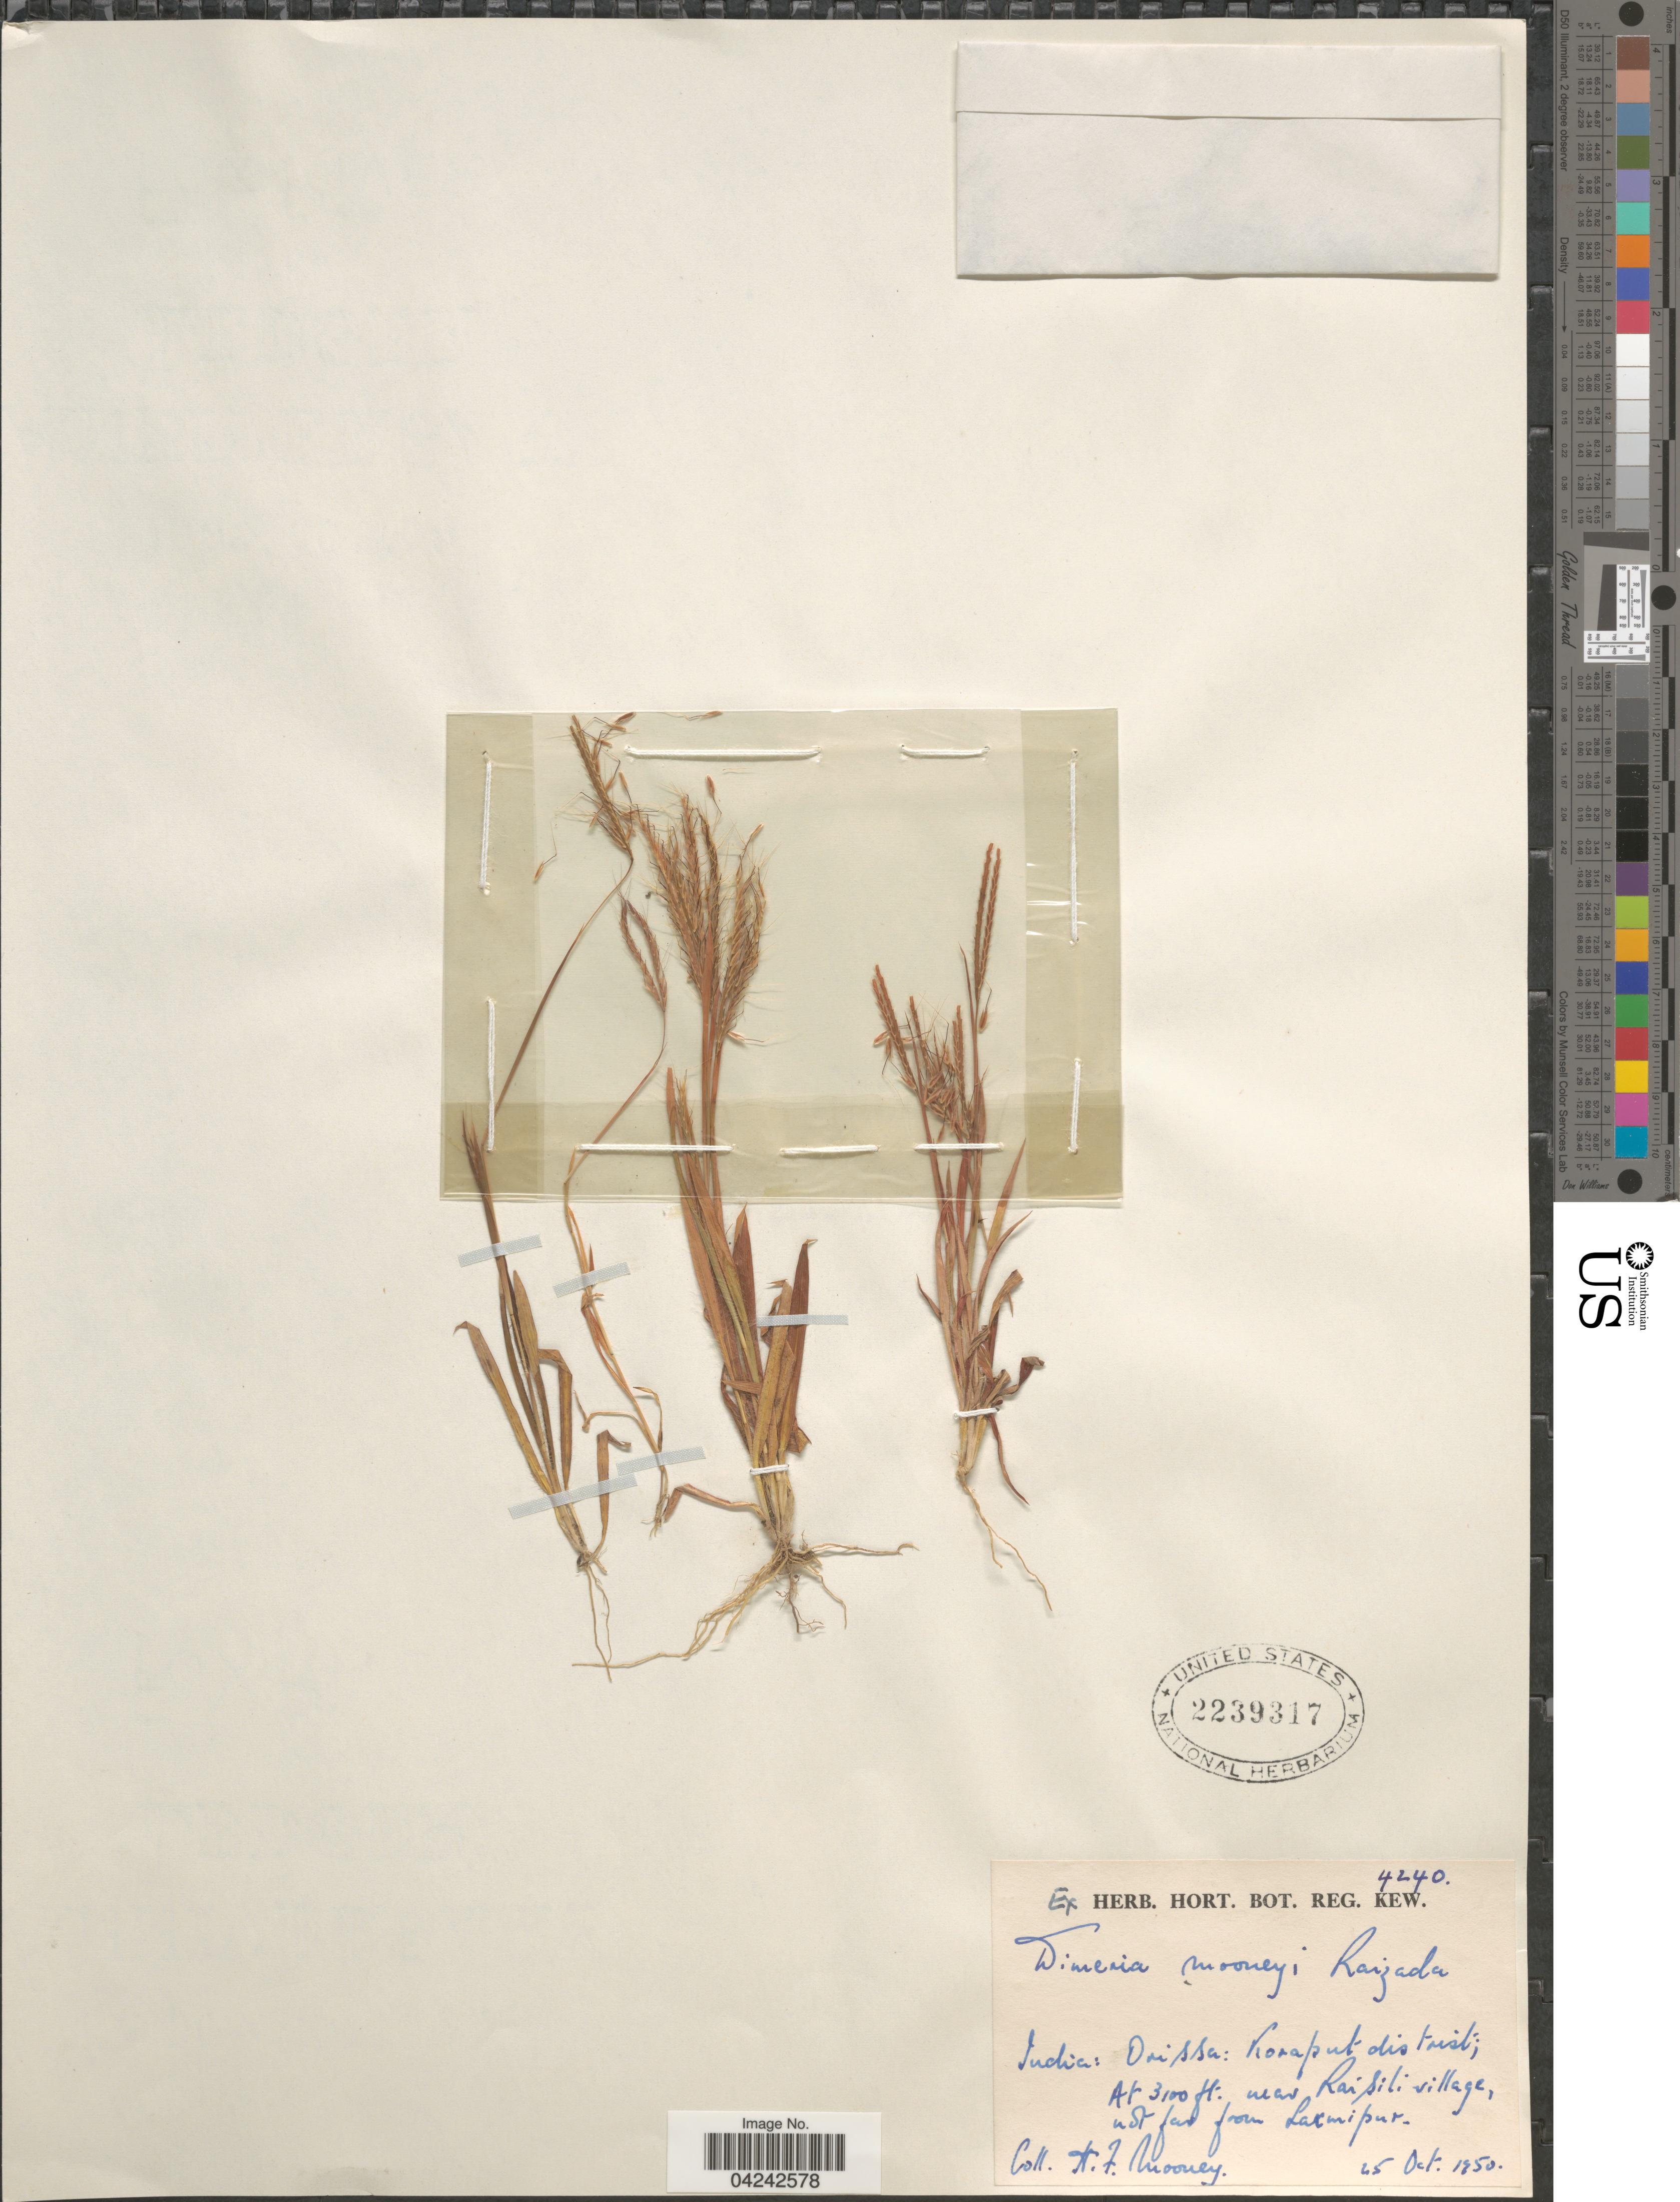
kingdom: Plantae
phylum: Tracheophyta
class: Liliopsida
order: Poales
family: Poaceae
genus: Dimeria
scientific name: Dimeria mooneyi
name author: Raizada in Mooney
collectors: H. Mooney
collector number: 4240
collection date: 1950-10-25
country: India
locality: Orissa: Koraput district; near Raisili village, not far from Larmipur.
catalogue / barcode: US 2239317